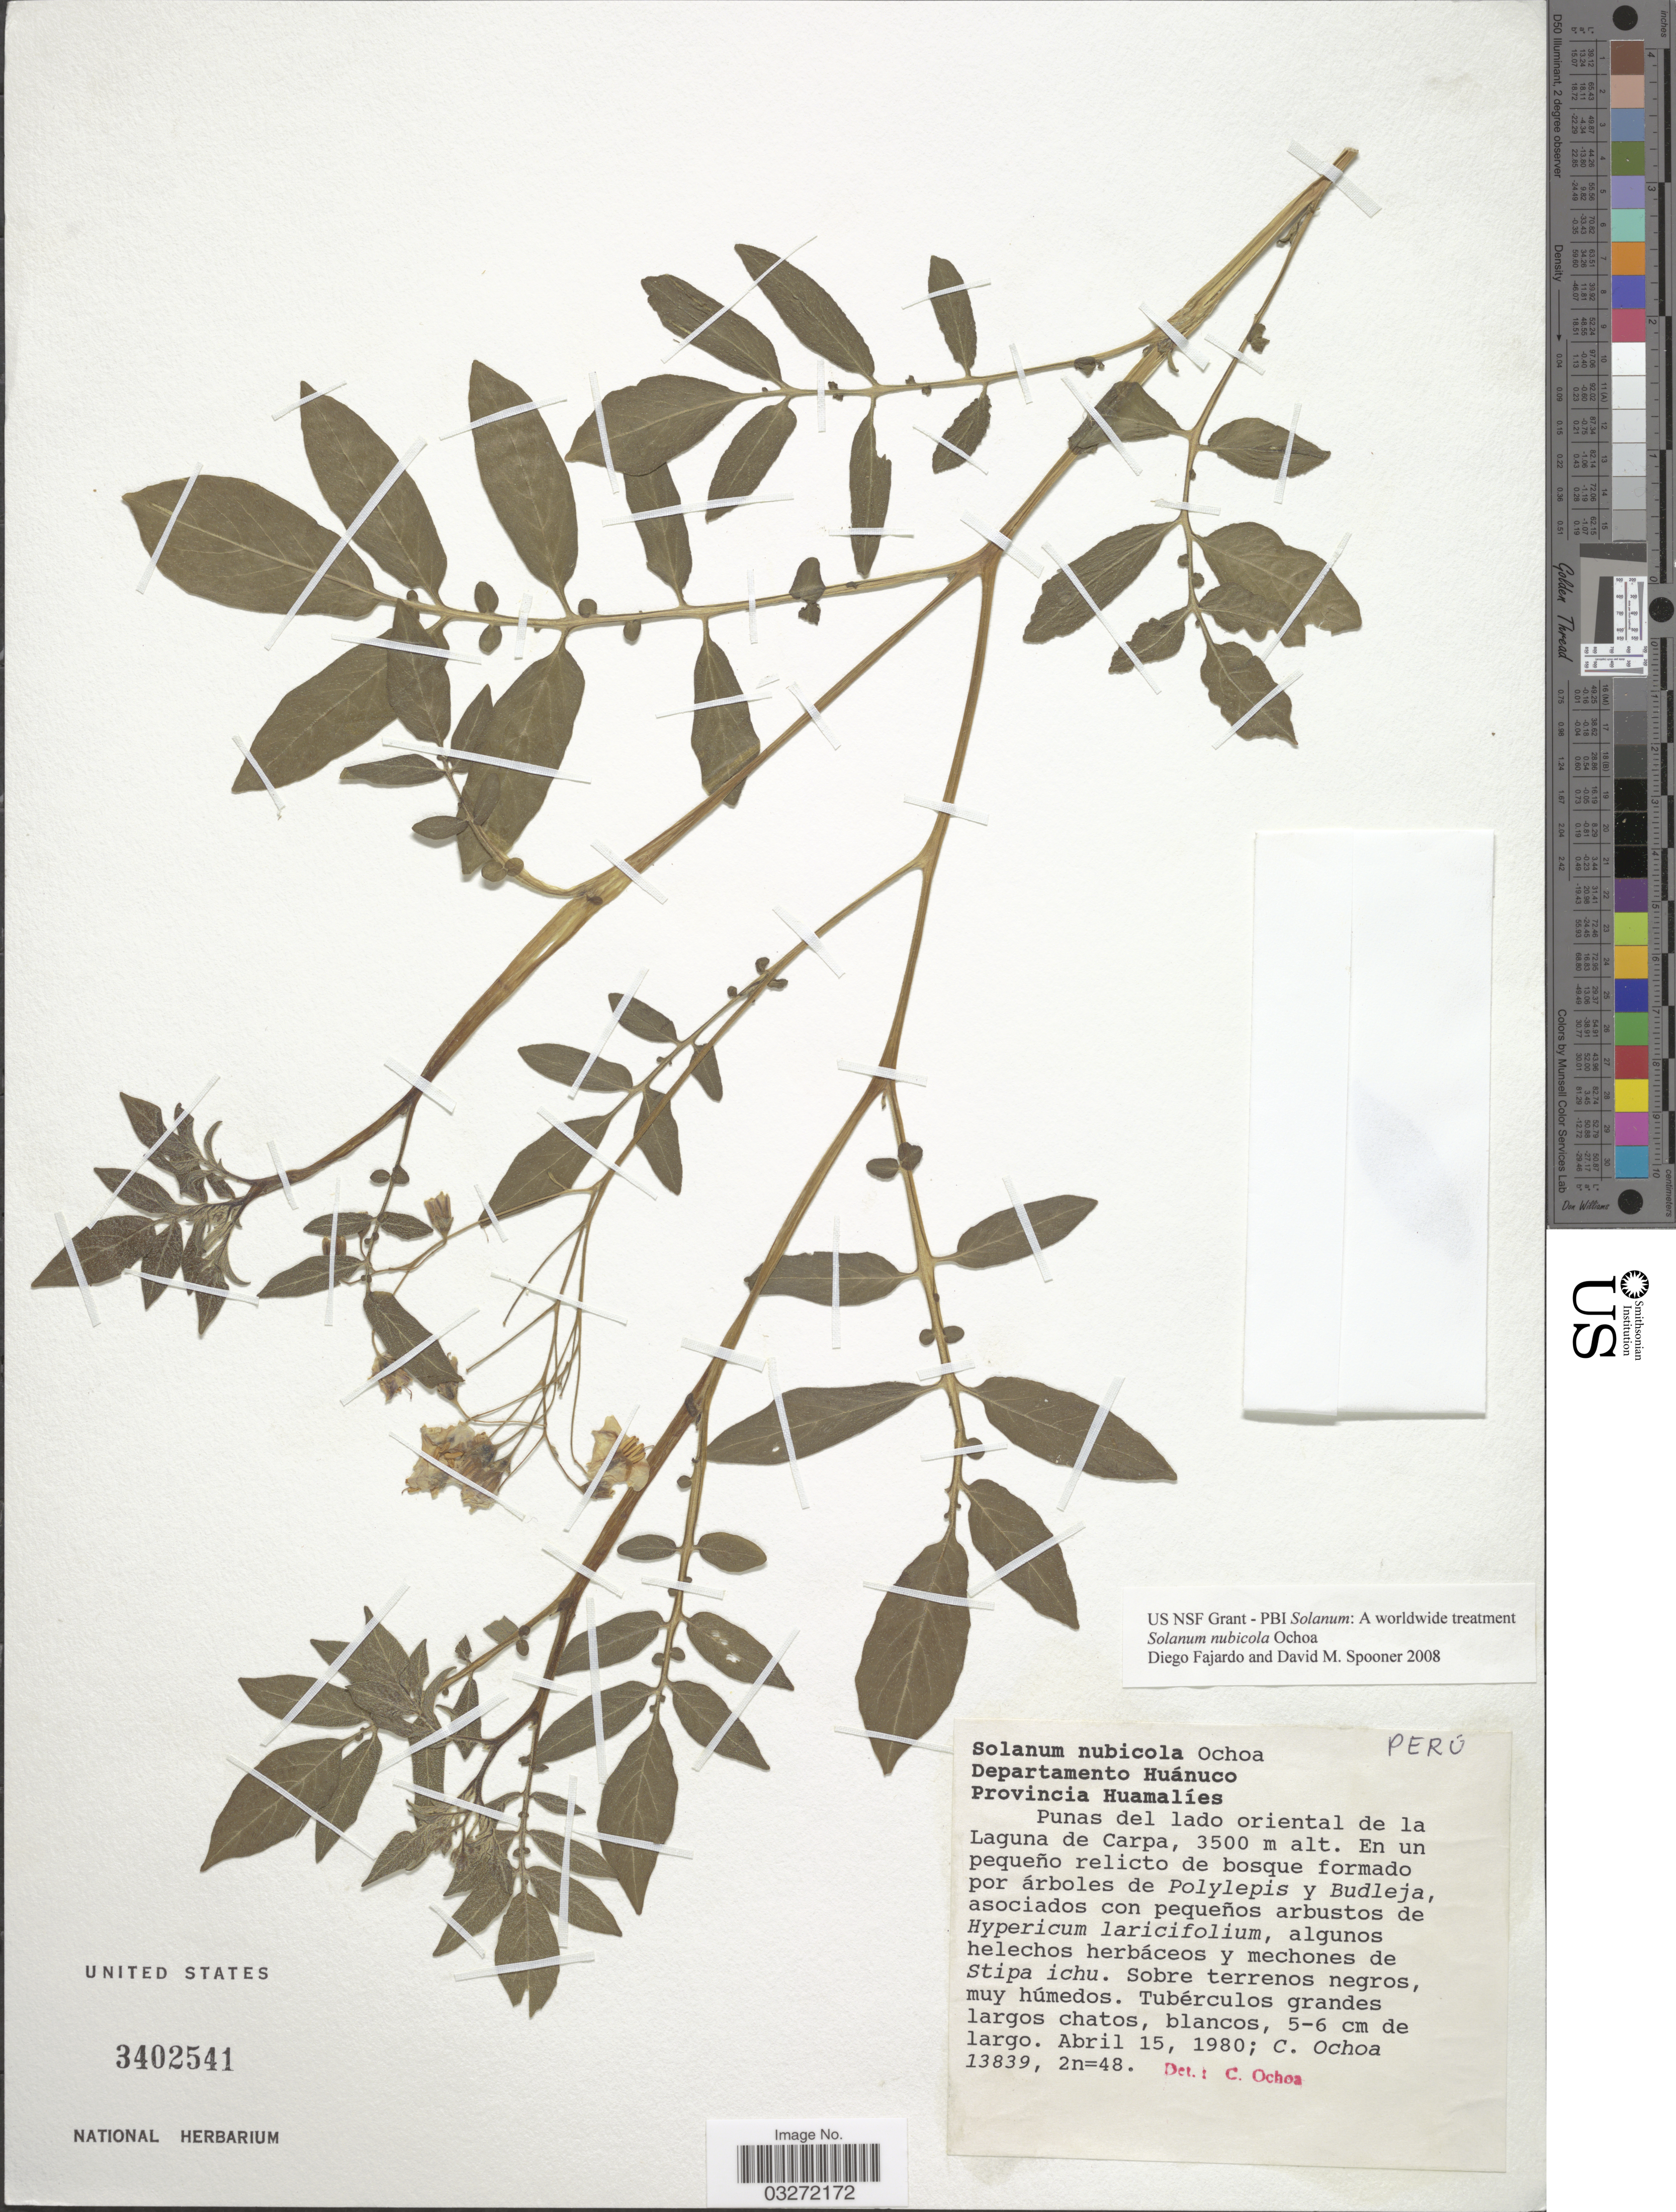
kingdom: Plantae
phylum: Tracheophyta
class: Magnoliopsida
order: Solanales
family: Solanaceae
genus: Solanum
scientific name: Solanum nubicola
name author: Ochoa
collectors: C. Ochoa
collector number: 13839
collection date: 1980-04-15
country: Peru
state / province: Huánuco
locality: Provincia Huamalíes. Punas del lado oriental de la Laguna de Carpa.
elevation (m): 3500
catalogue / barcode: US 3402541